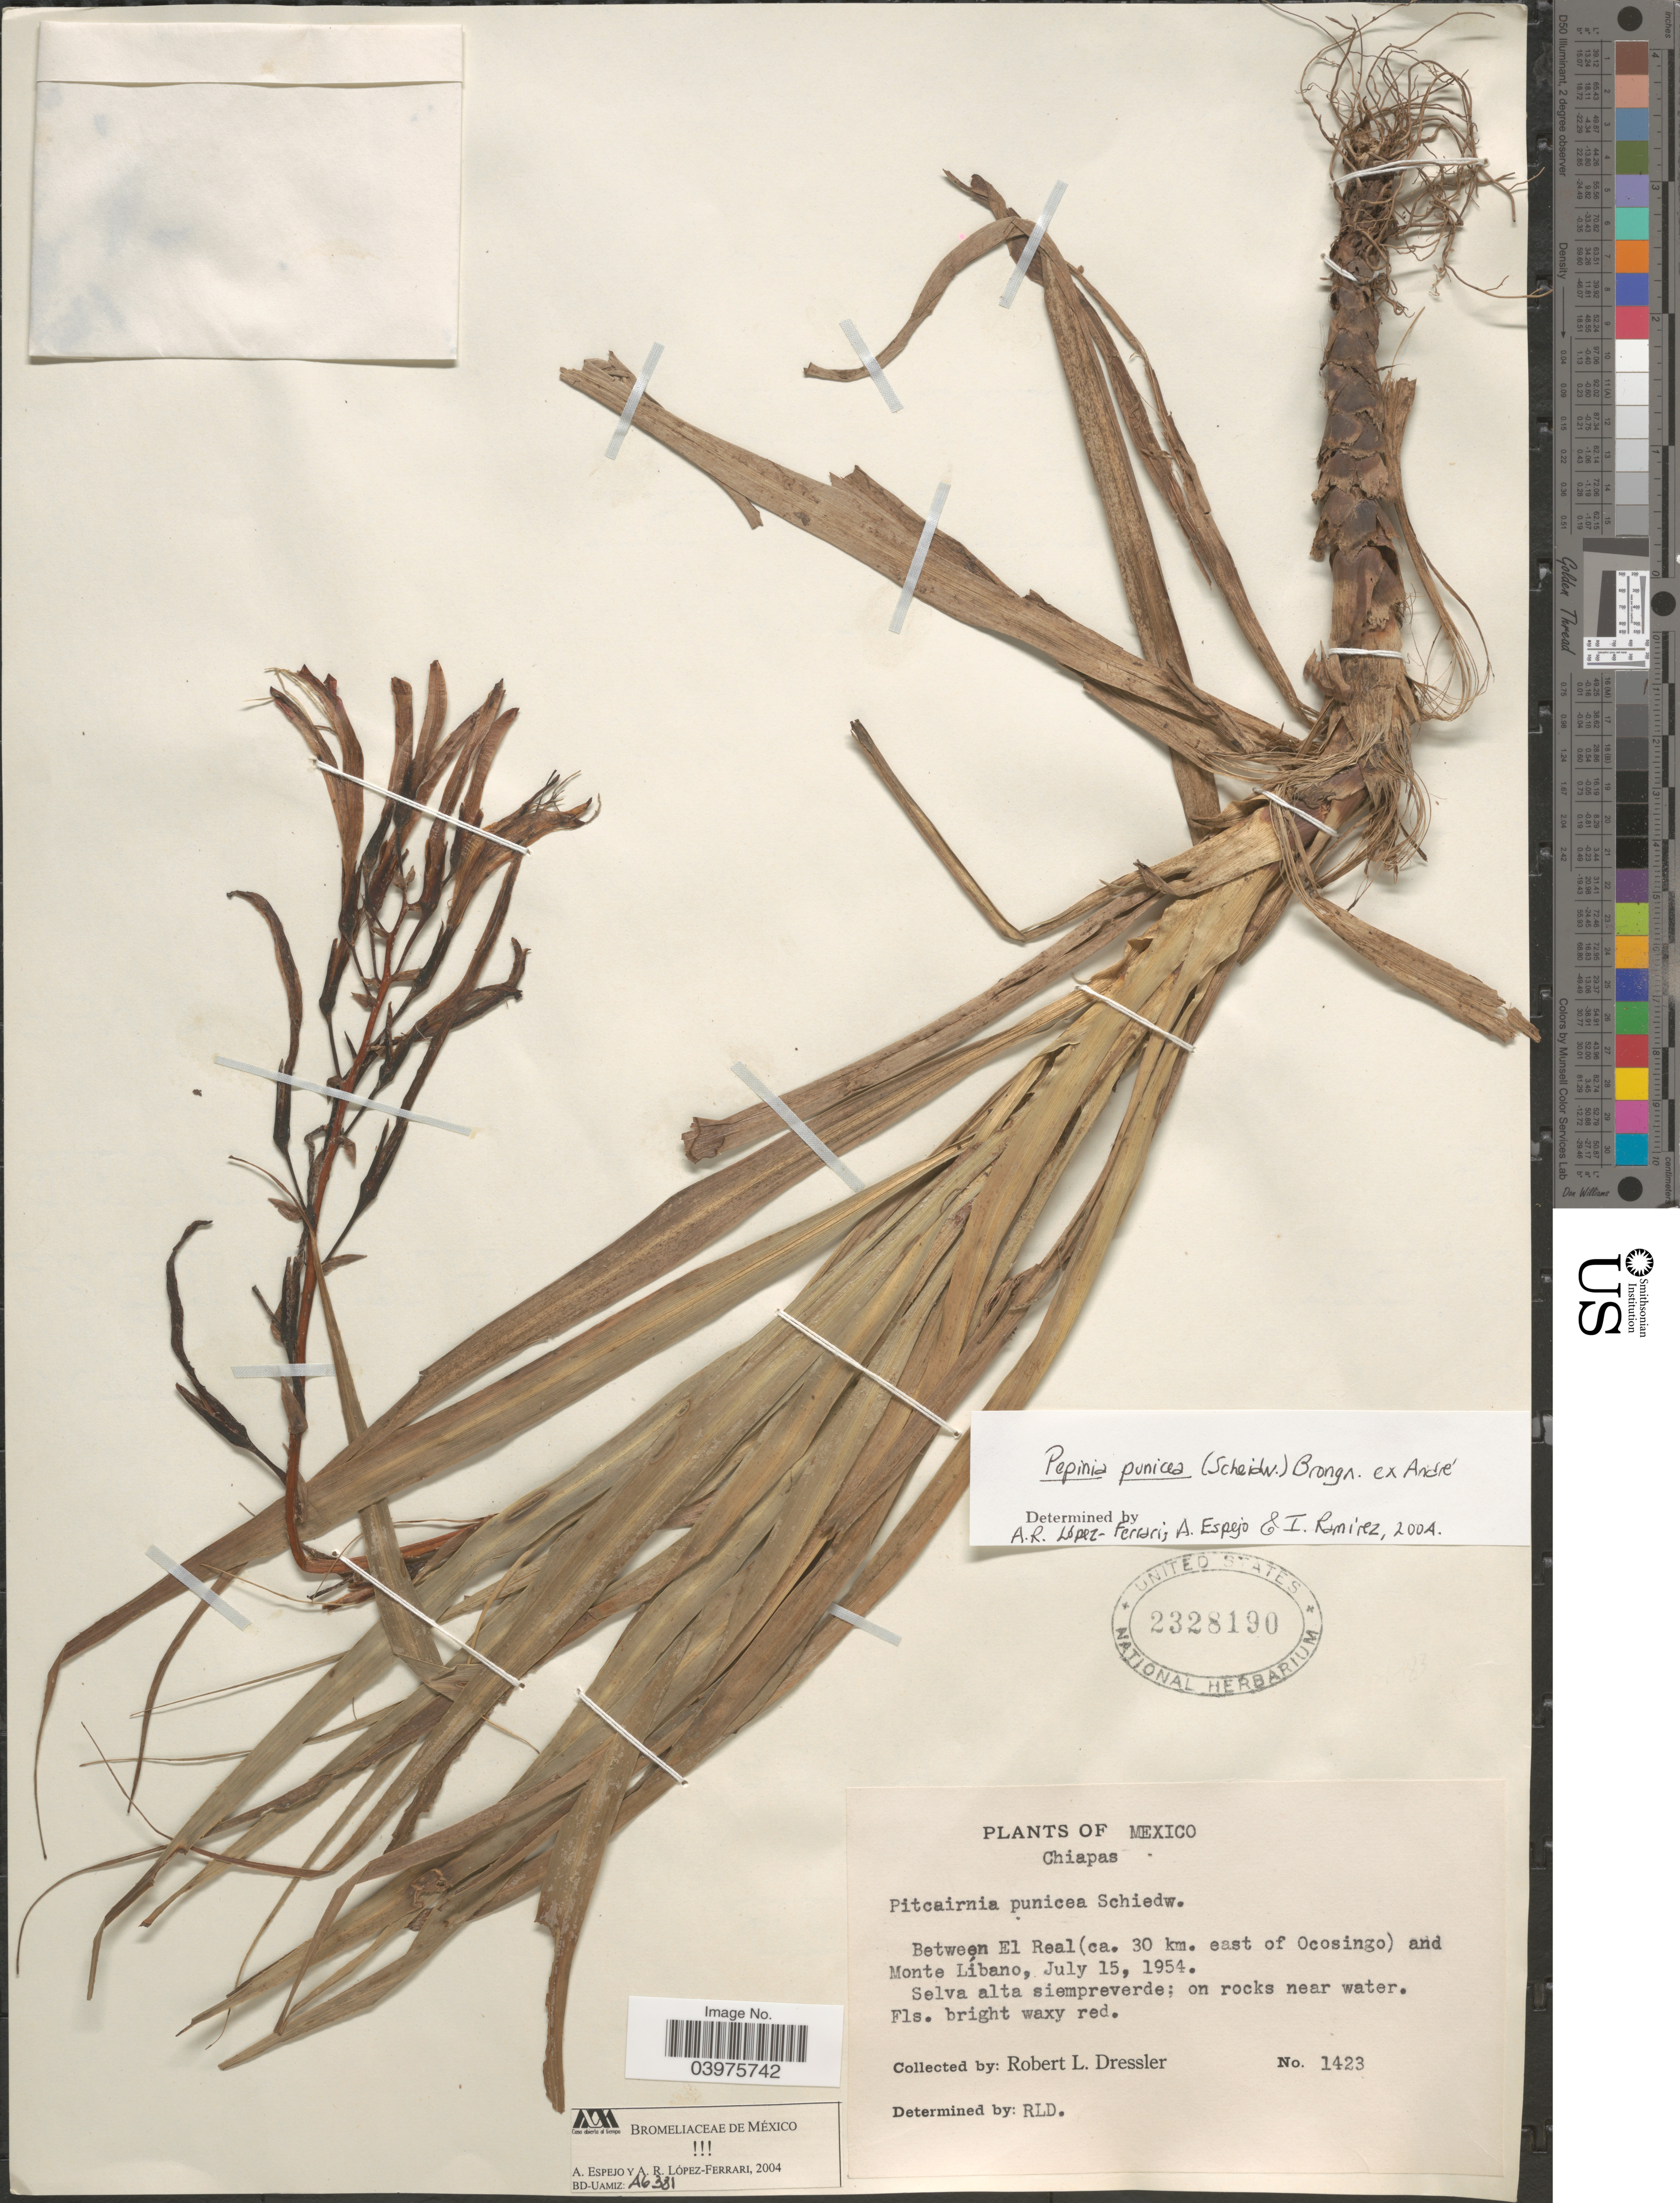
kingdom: Plantae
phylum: Tracheophyta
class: Liliopsida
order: Poales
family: Bromeliaceae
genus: Pitcairnia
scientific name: Pitcairnia punicea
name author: Scheidw.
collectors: R. Dressler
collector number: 1423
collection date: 1954-07-15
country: Mexico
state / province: Chiapas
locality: Between El Real (ca. 30 km. east of Ocosingo) and Monte Libano.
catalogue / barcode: US 2328190